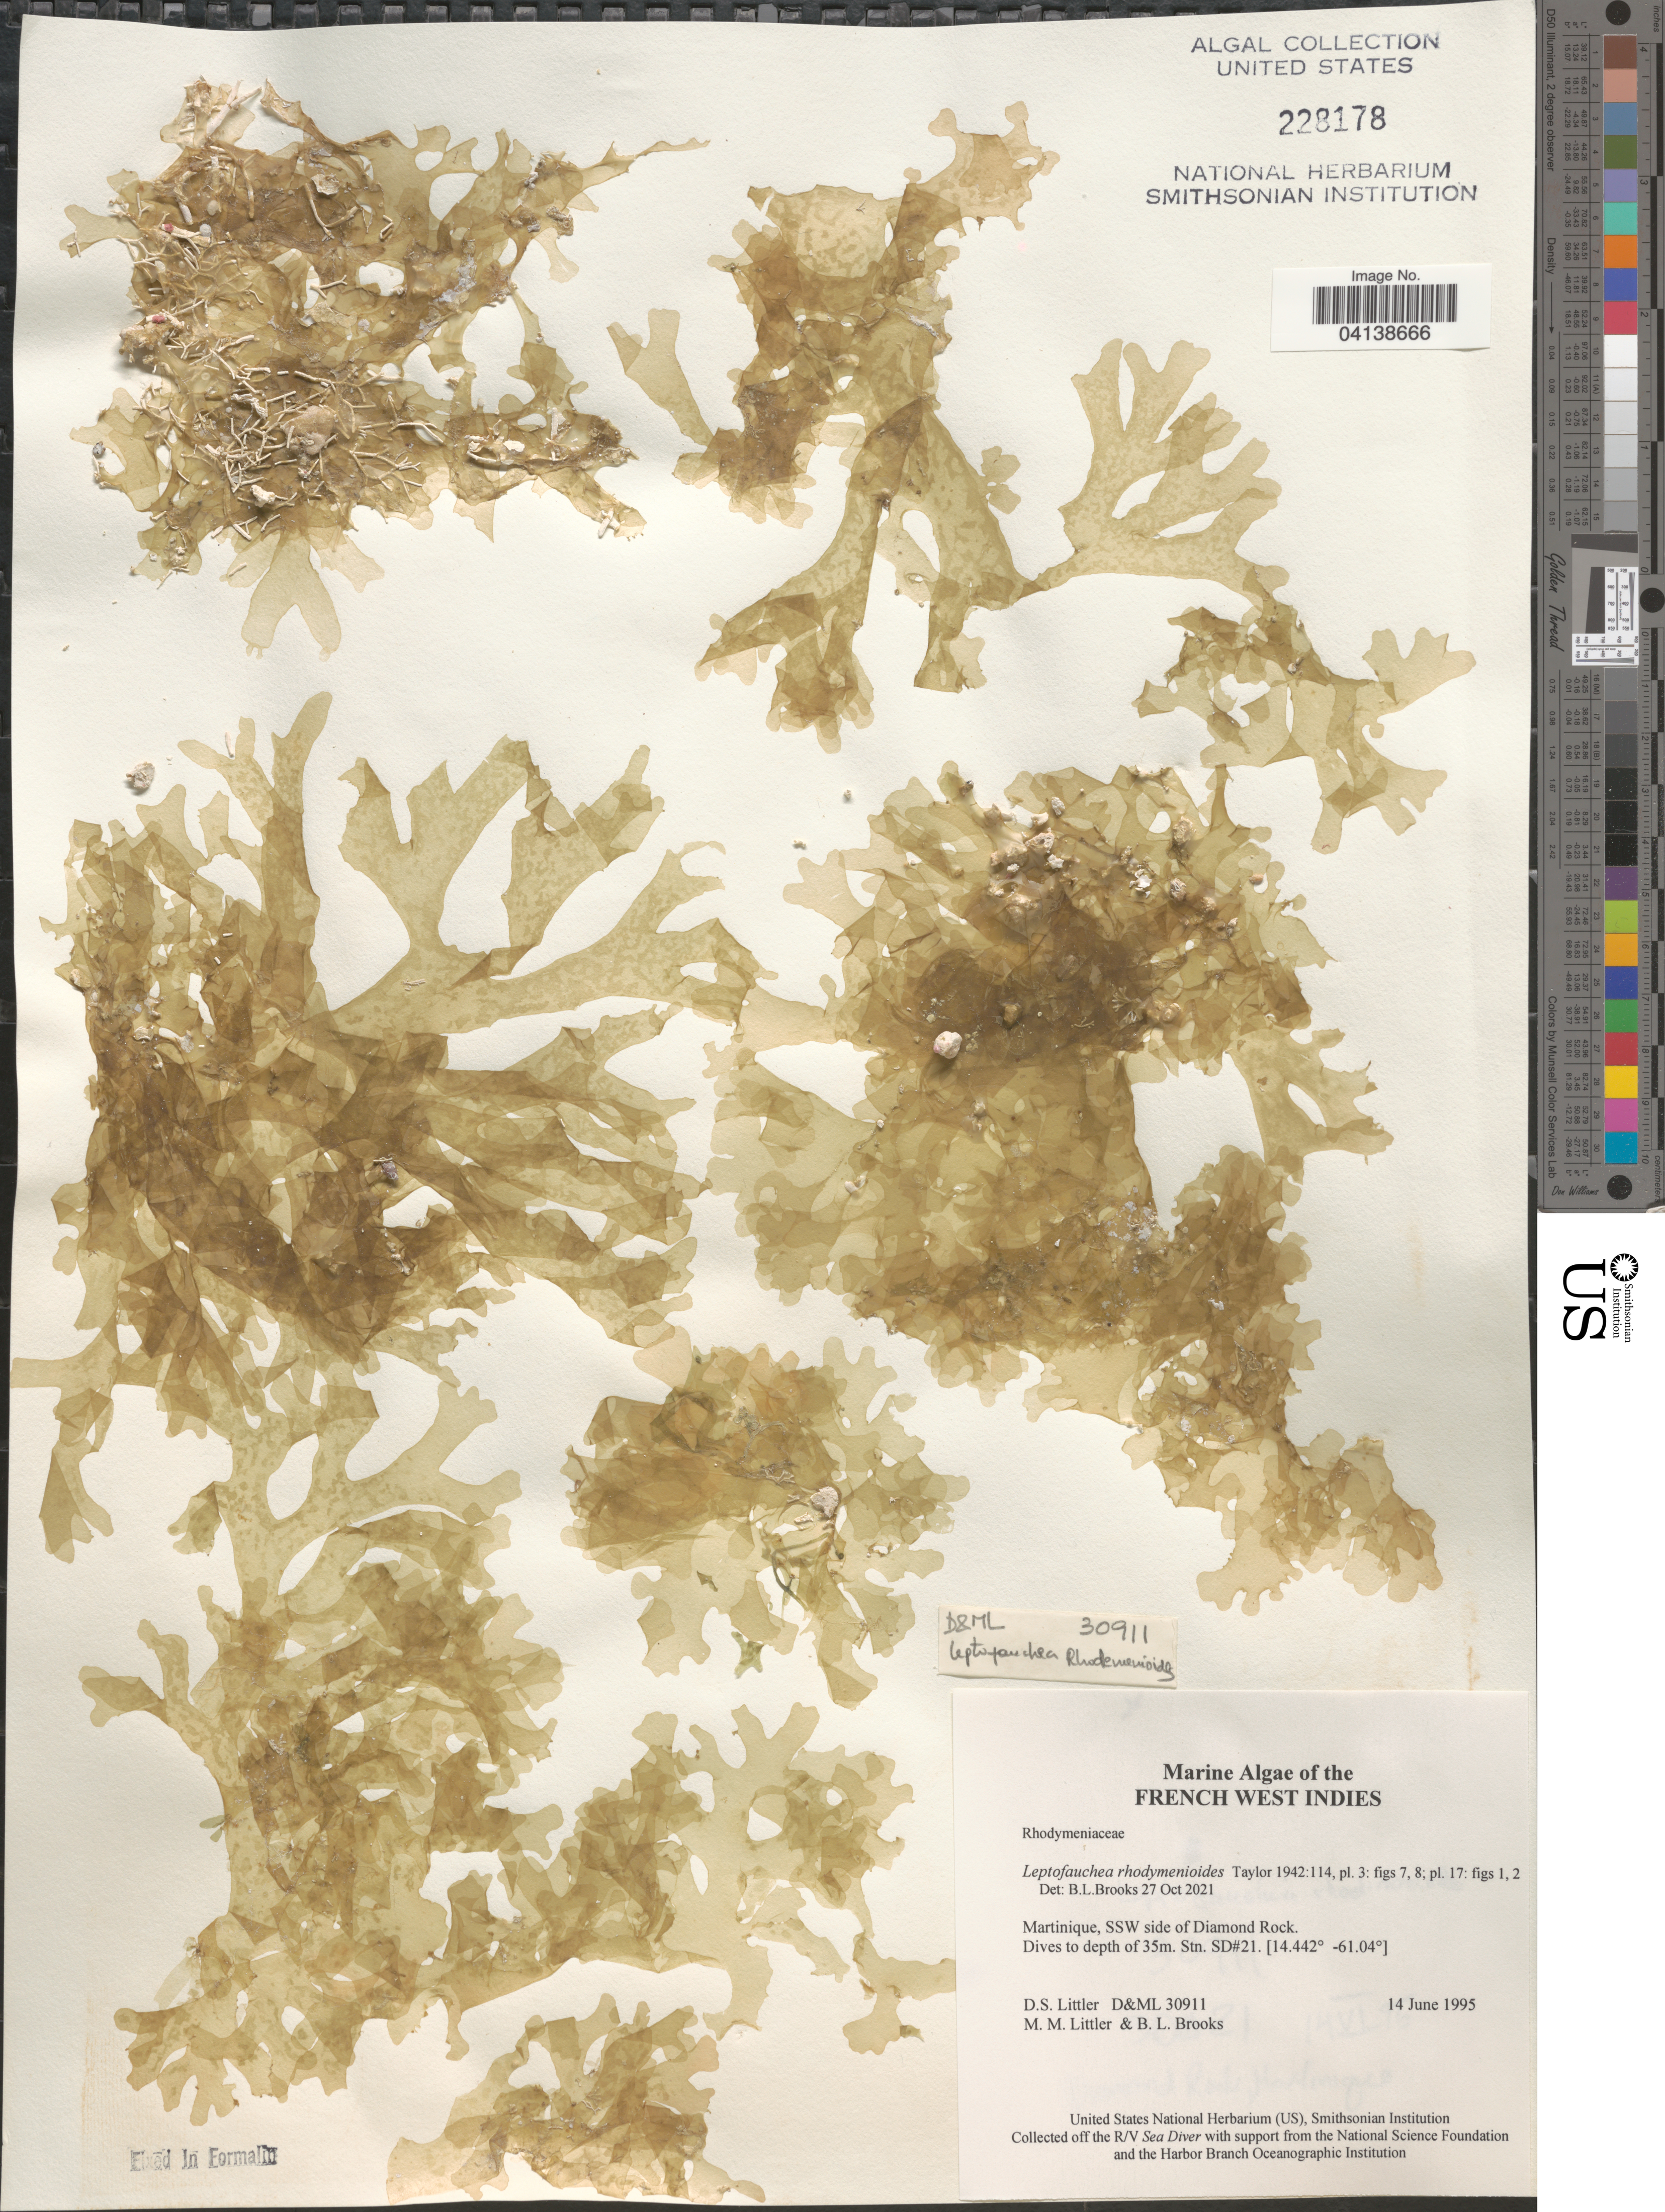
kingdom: Plantae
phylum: Rhodophyta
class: Florideophyceae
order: Rhodymeniales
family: Faucheaceae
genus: Leptofauchea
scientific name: Leptofauchea rhodymenioides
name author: W.R. Taylor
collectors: D. S. Littler & B. Brooks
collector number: D&ML30911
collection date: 1995-06-14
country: Martinique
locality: French West Indies. SSW side of Diamond Rock. Stn. SD#21.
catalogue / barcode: US 228178